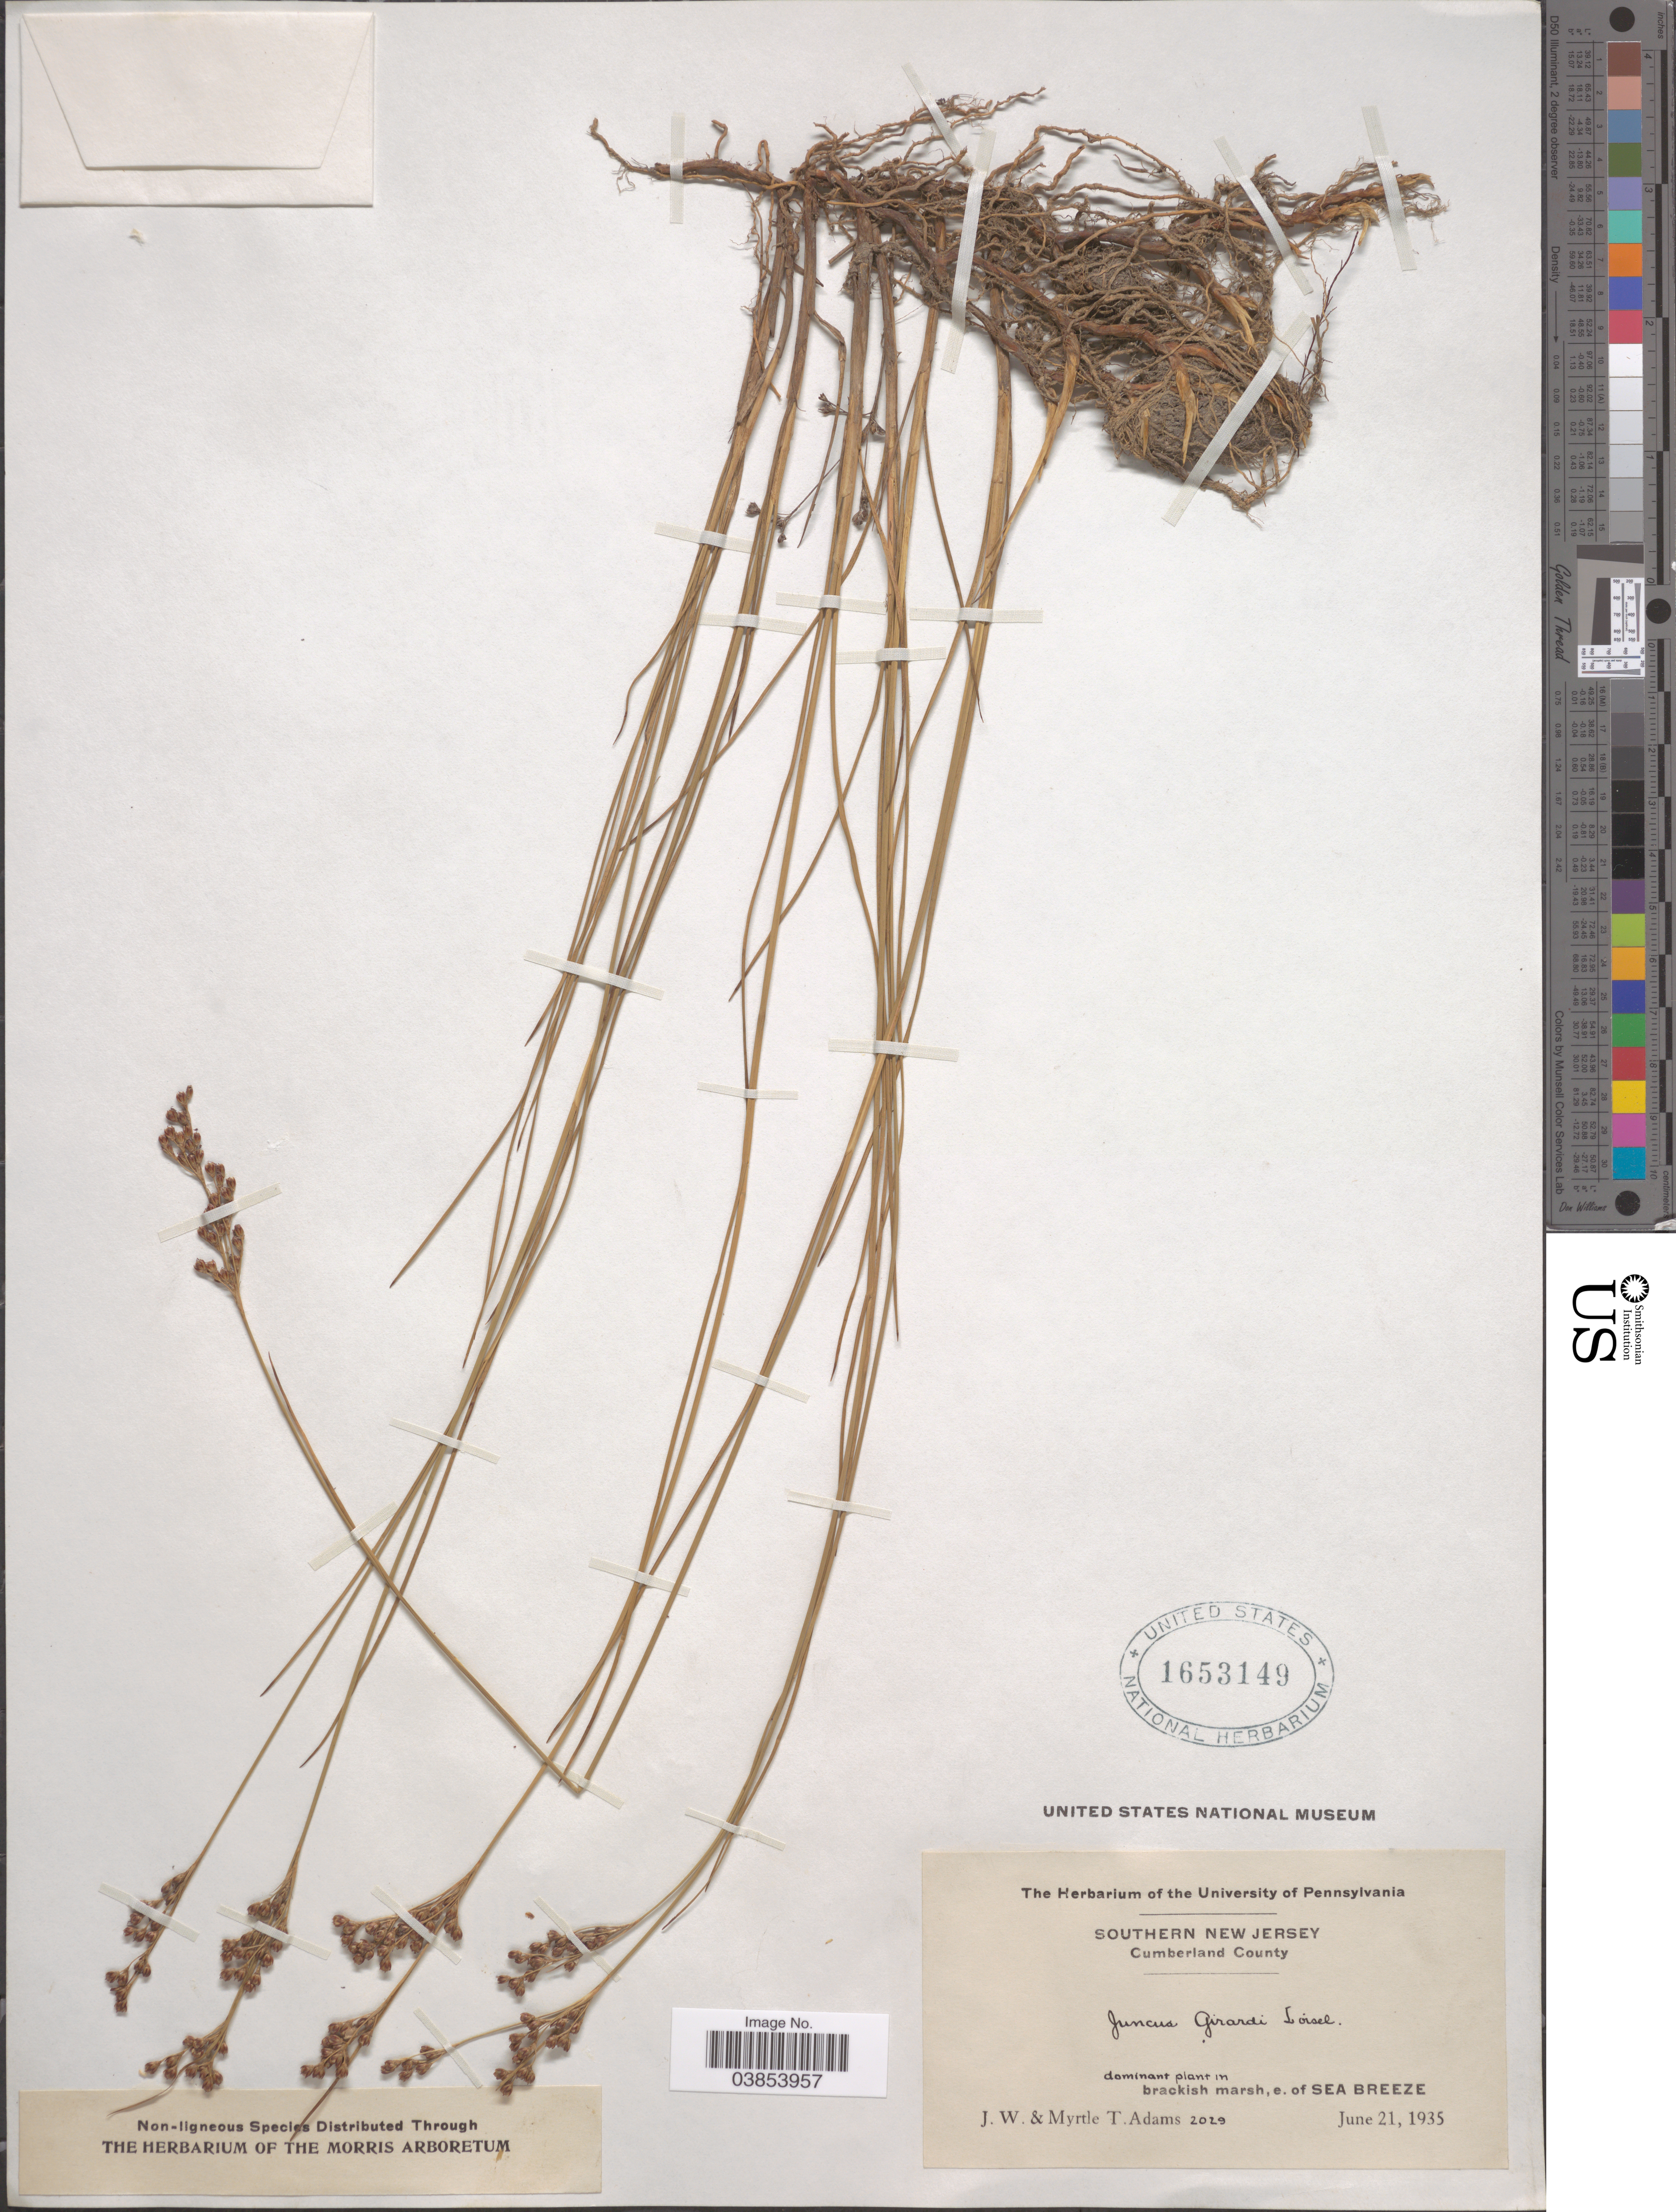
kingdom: Plantae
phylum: Tracheophyta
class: Liliopsida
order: Poales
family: Juncaceae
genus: Juncus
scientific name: Juncus gerardi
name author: Loisel.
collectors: J. Adams & M. T. Adams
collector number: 2029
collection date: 1935-06-21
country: United States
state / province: New Jersey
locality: Southern New Jersey. Cumberland County. e. of Sea Breeze.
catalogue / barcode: US 1653149